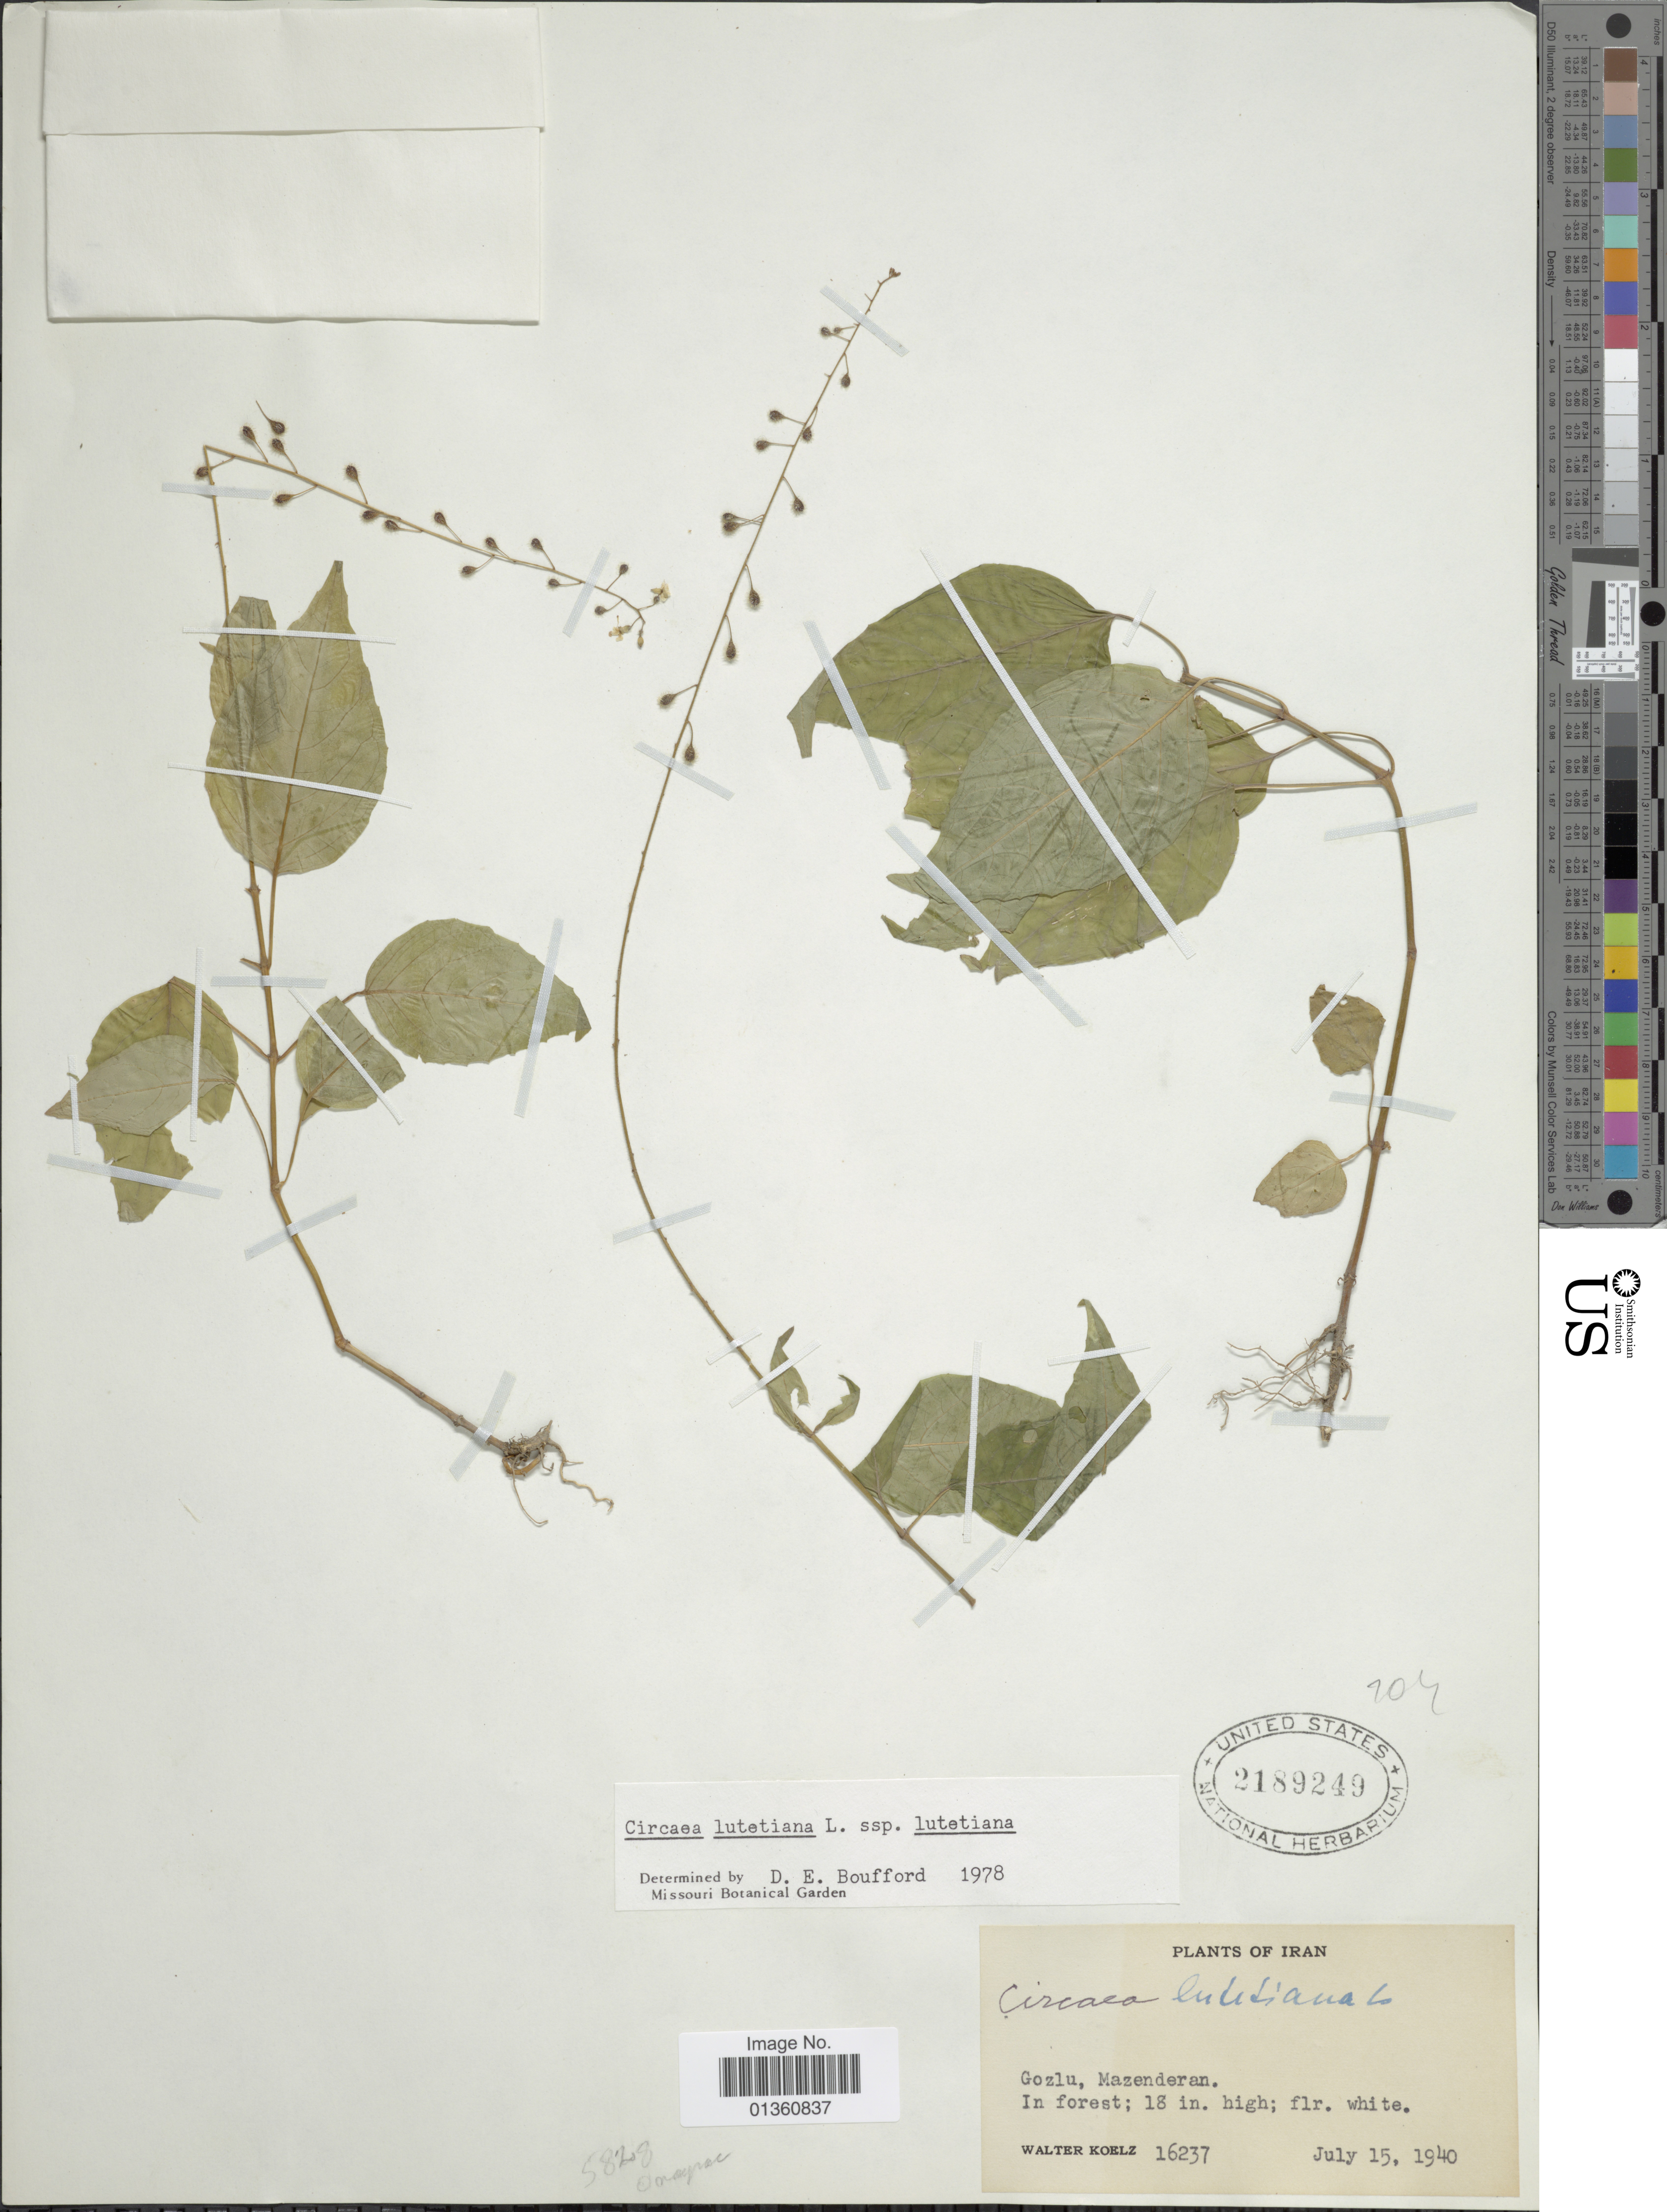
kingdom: Plantae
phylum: Tracheophyta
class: Magnoliopsida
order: Myrtales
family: Onagraceae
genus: Circaea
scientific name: Circaea lutetiana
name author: L.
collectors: W. N. Koelz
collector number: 16237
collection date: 1940-07-15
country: Iran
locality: Gozlu, Mazenderan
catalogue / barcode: US 2189249